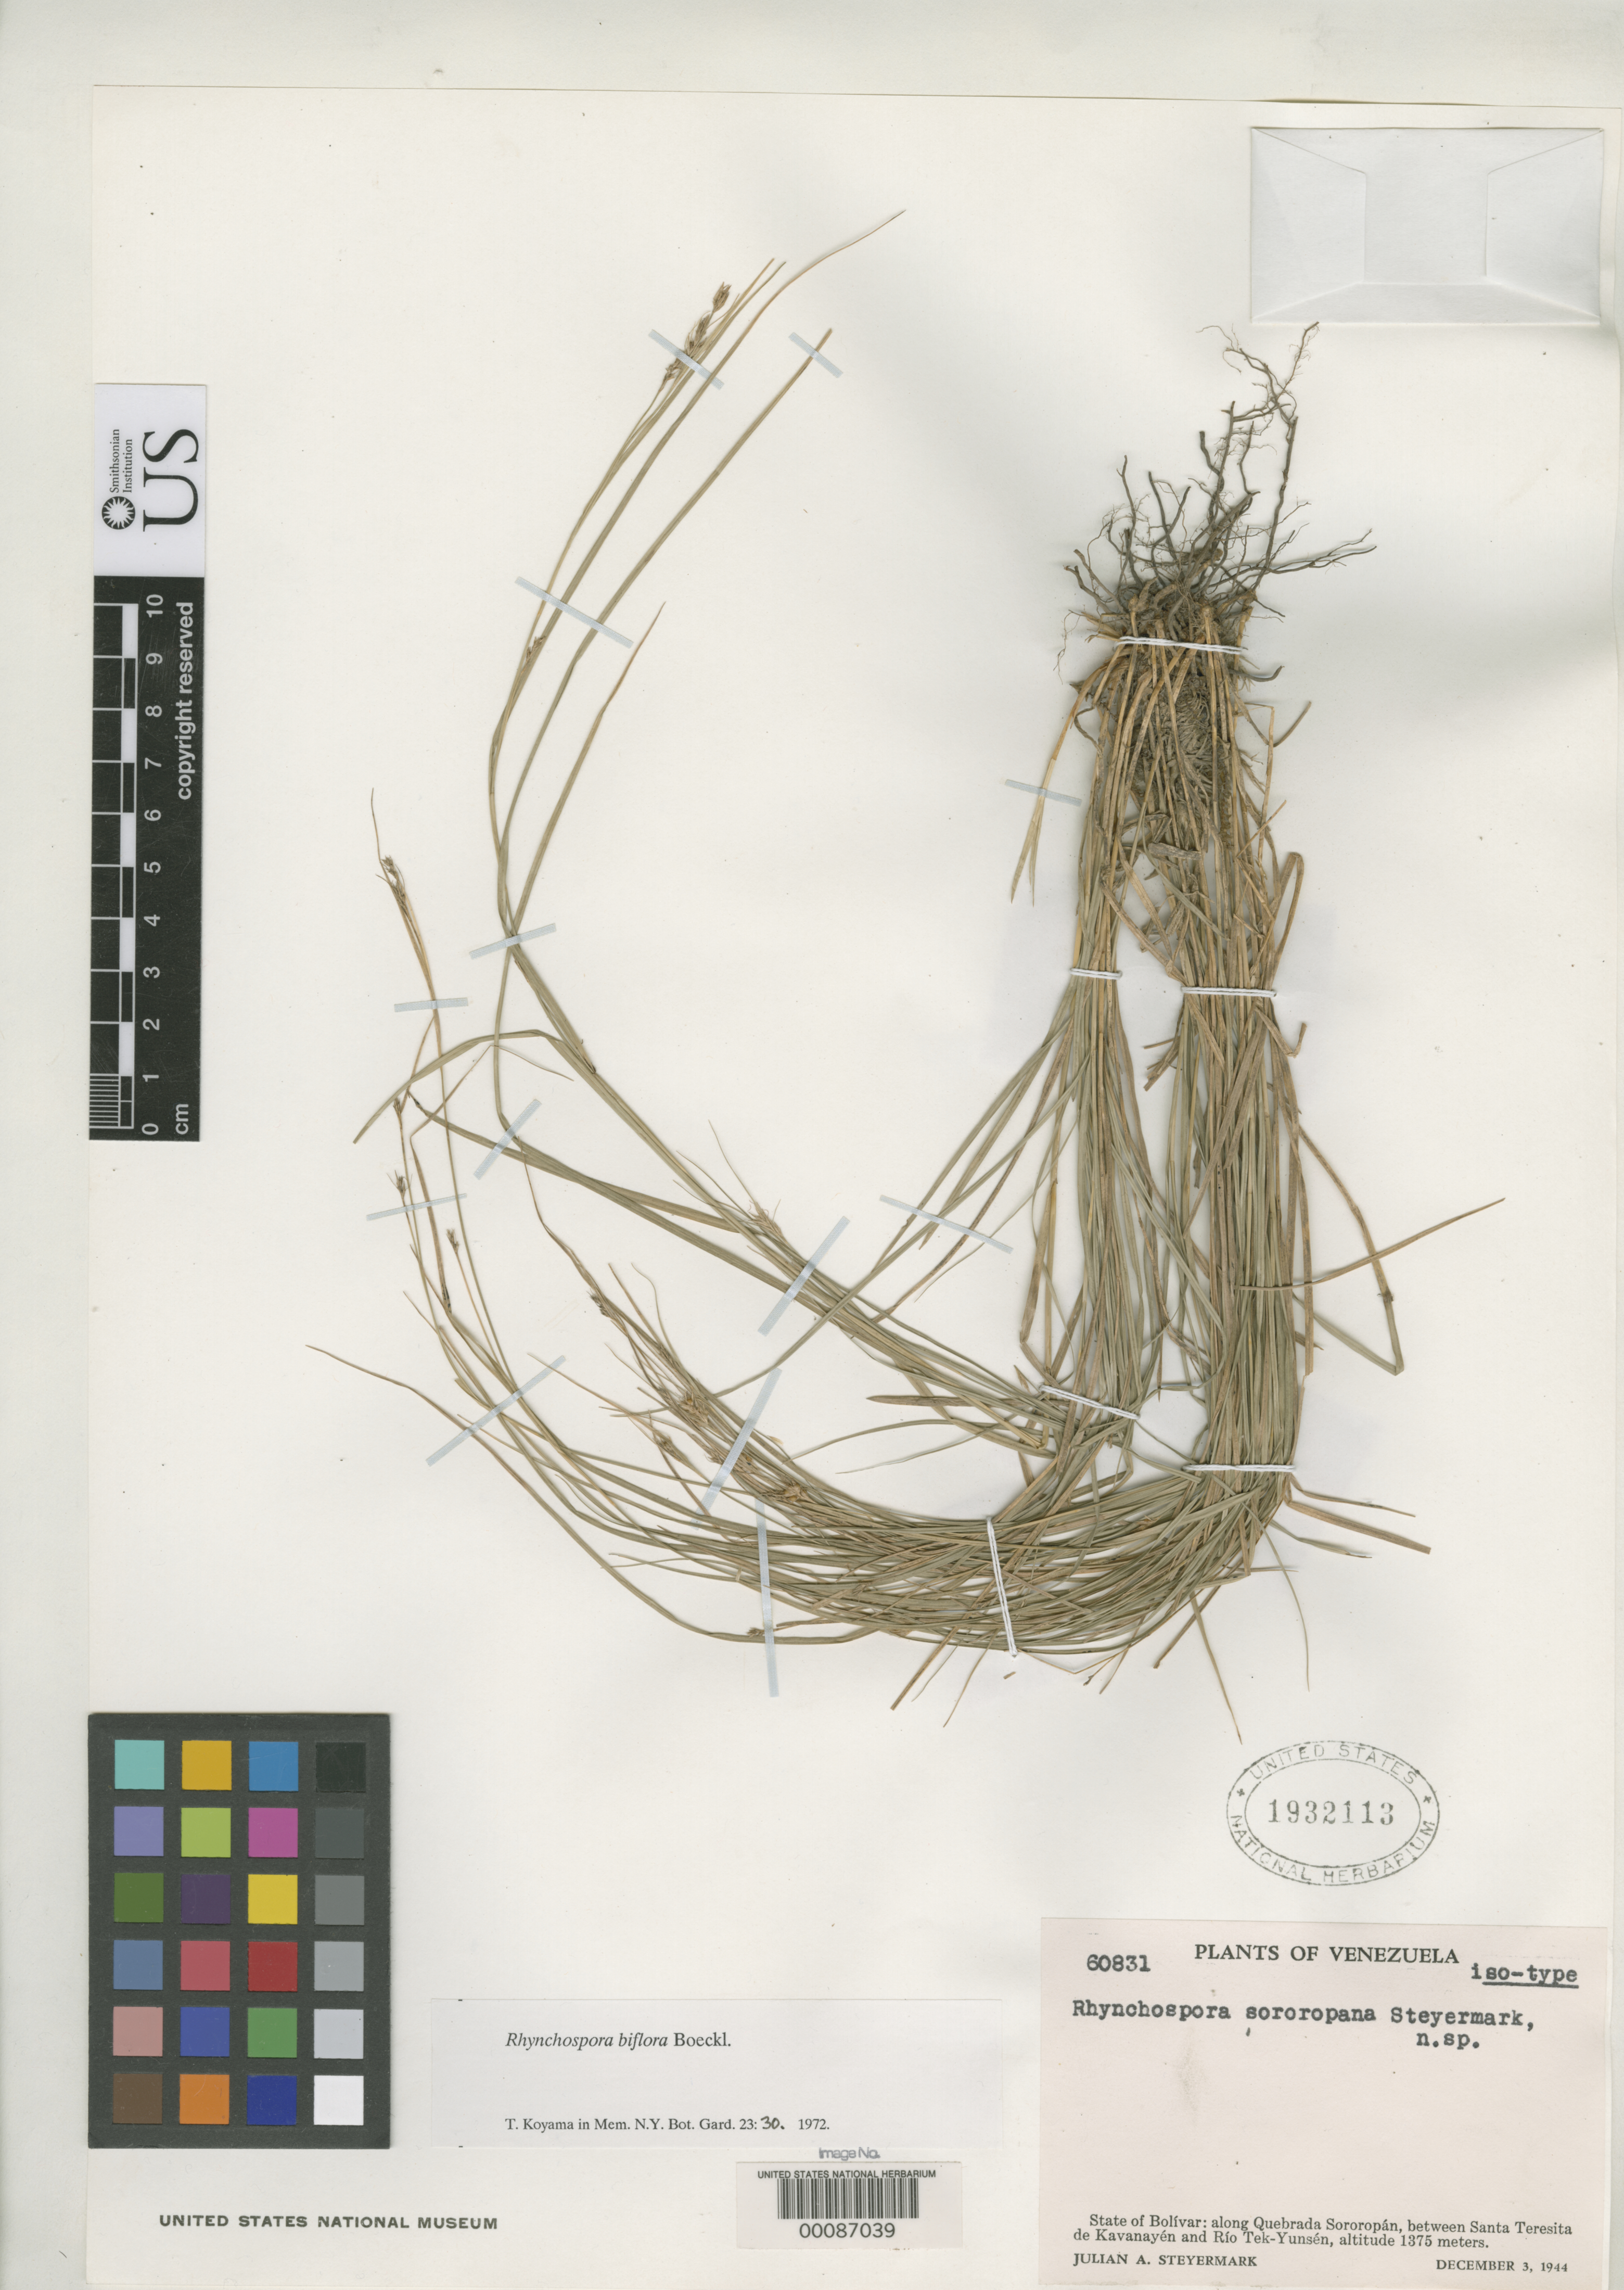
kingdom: Plantae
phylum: Tracheophyta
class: Liliopsida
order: Poales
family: Cyperaceae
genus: Rhynchospora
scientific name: Rhynchospora sororopana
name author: Steyerm.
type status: Isotype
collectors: J. Steyermark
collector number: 60831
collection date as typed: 03 Dec 1944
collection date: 1944-12-03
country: Venezuela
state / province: Bolivar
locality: Quebrada Sororopan, between Santa Teresita de Kavanayen and Rio Tek-yunsen.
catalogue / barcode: US 1932113